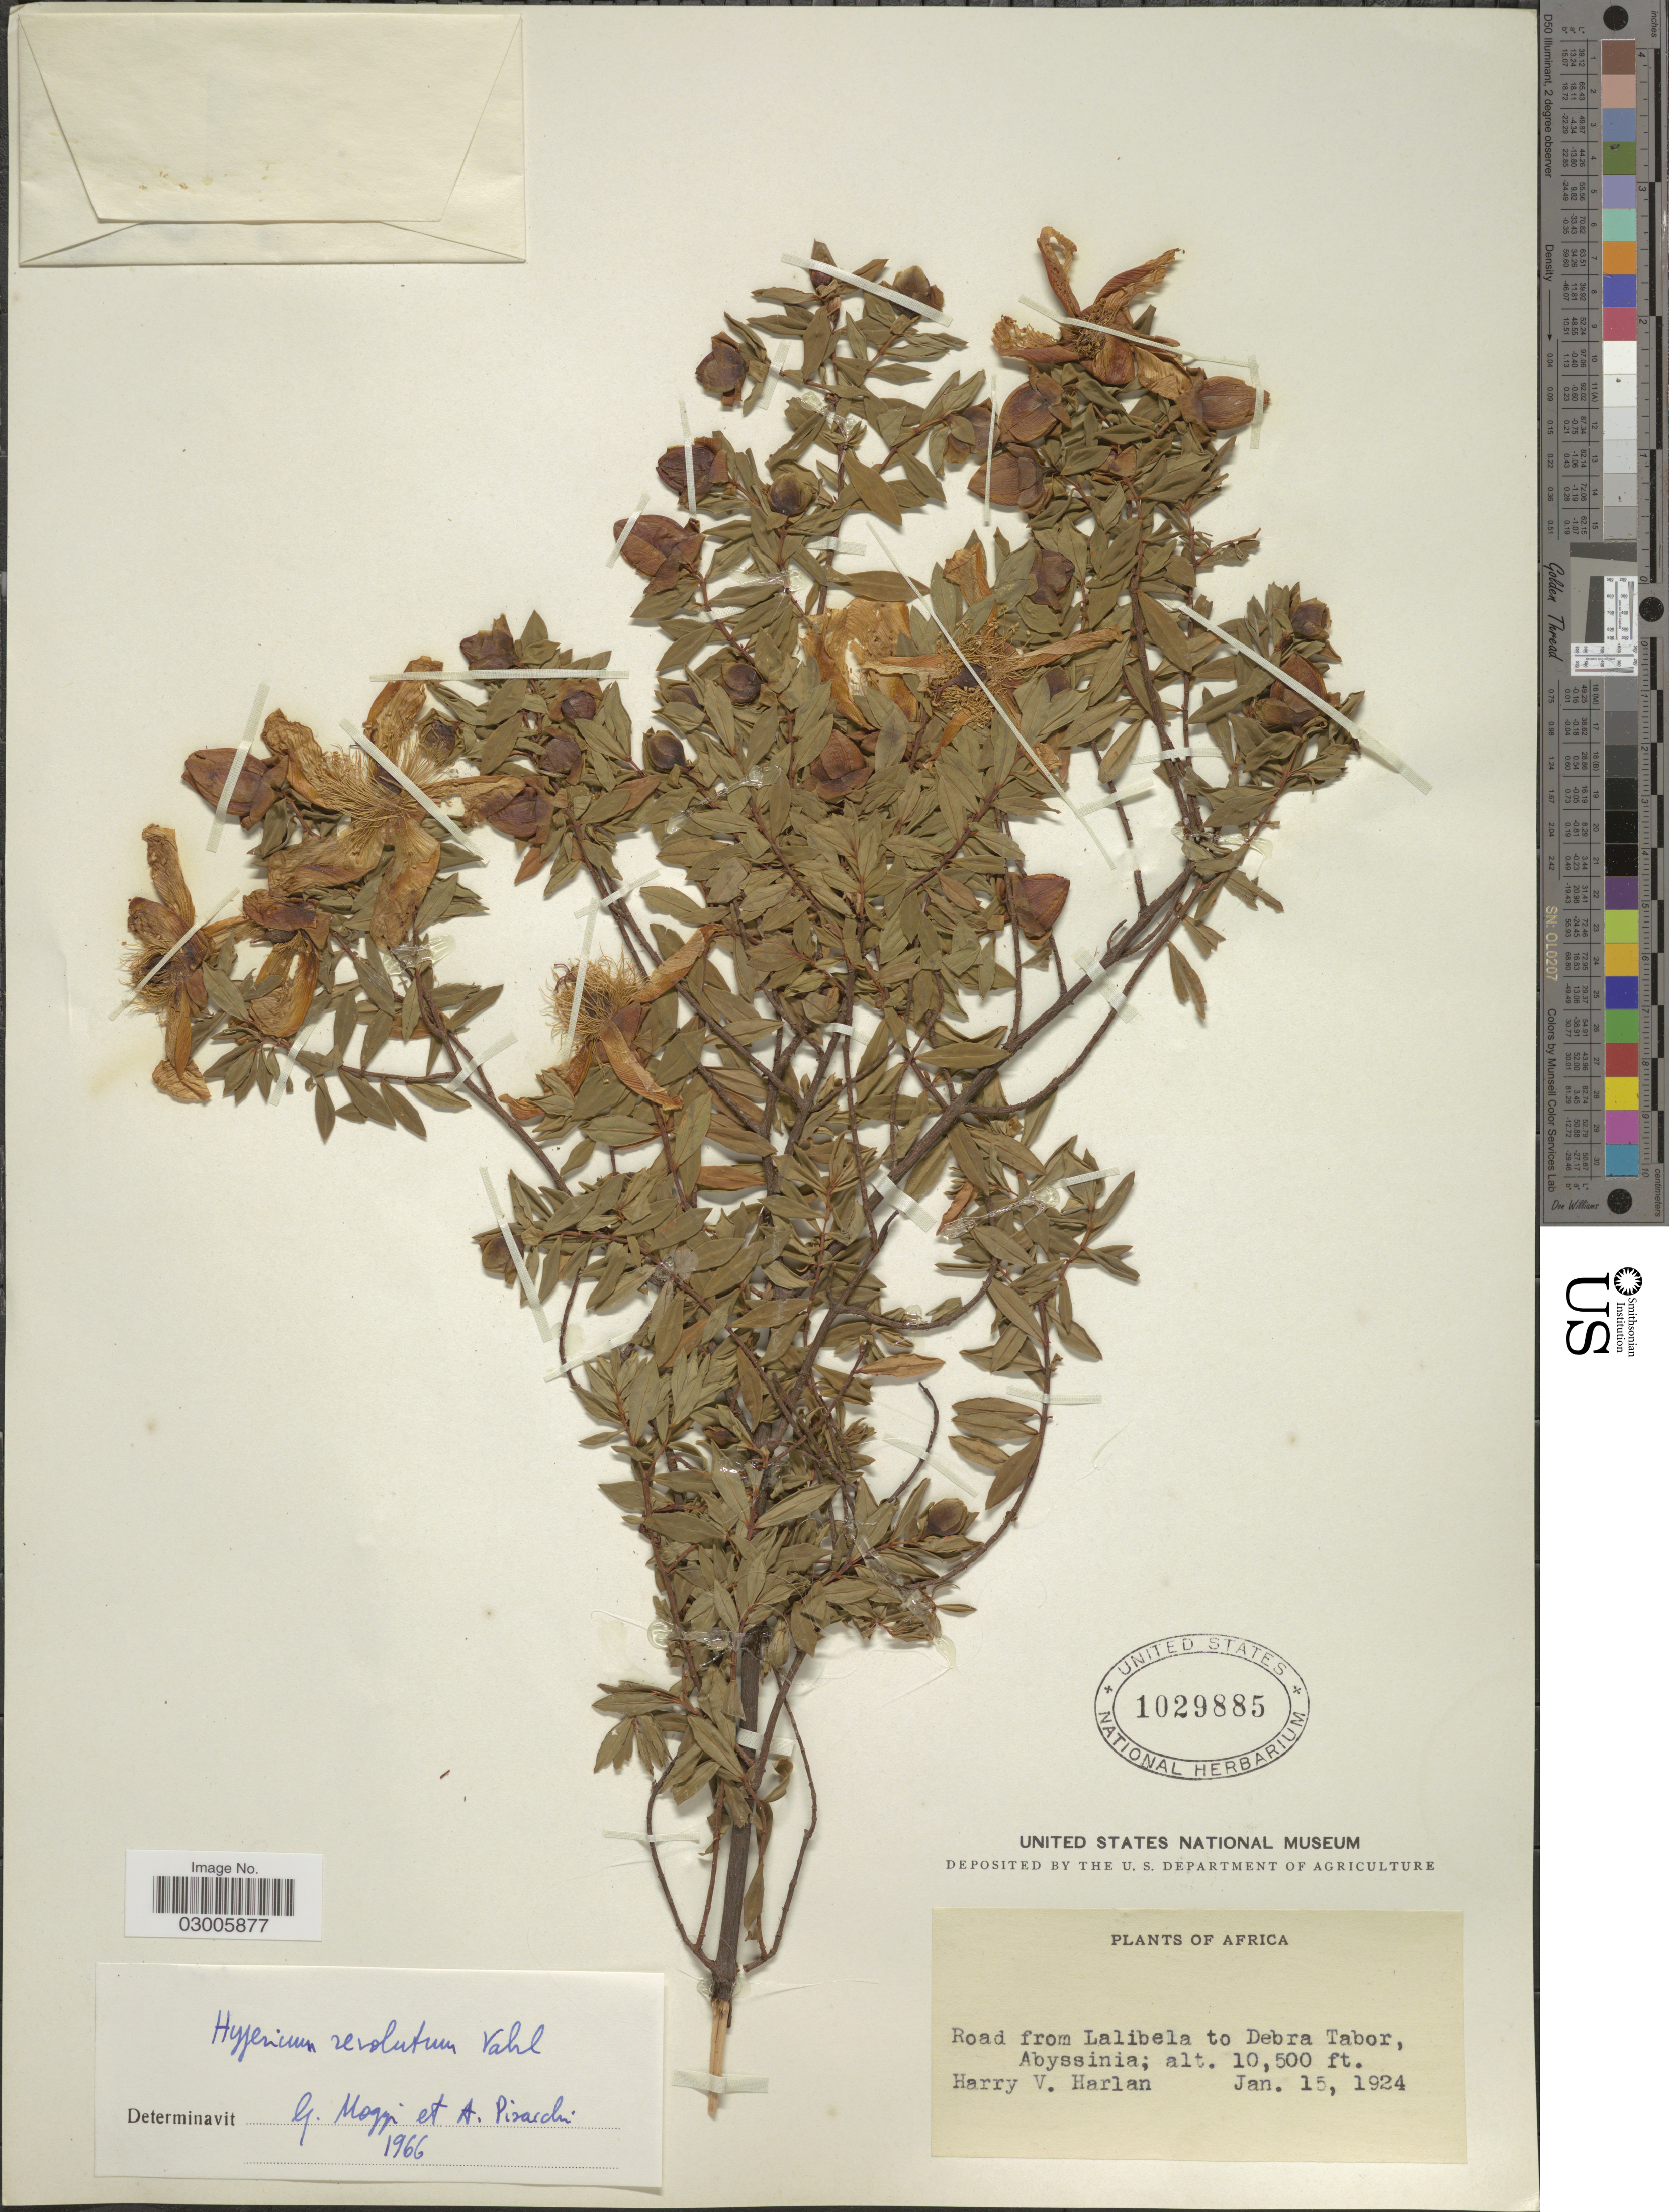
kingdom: Plantae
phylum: Tracheophyta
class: Magnoliopsida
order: Malpighiales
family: Hypericaceae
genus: Hypericum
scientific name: Hypericum revolutum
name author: Vahl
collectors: H. Harlan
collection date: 1924-01-15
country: Eritrea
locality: Road from Lalibela to Debra Tabor, Abyssinia.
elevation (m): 3200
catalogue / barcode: US 1029885